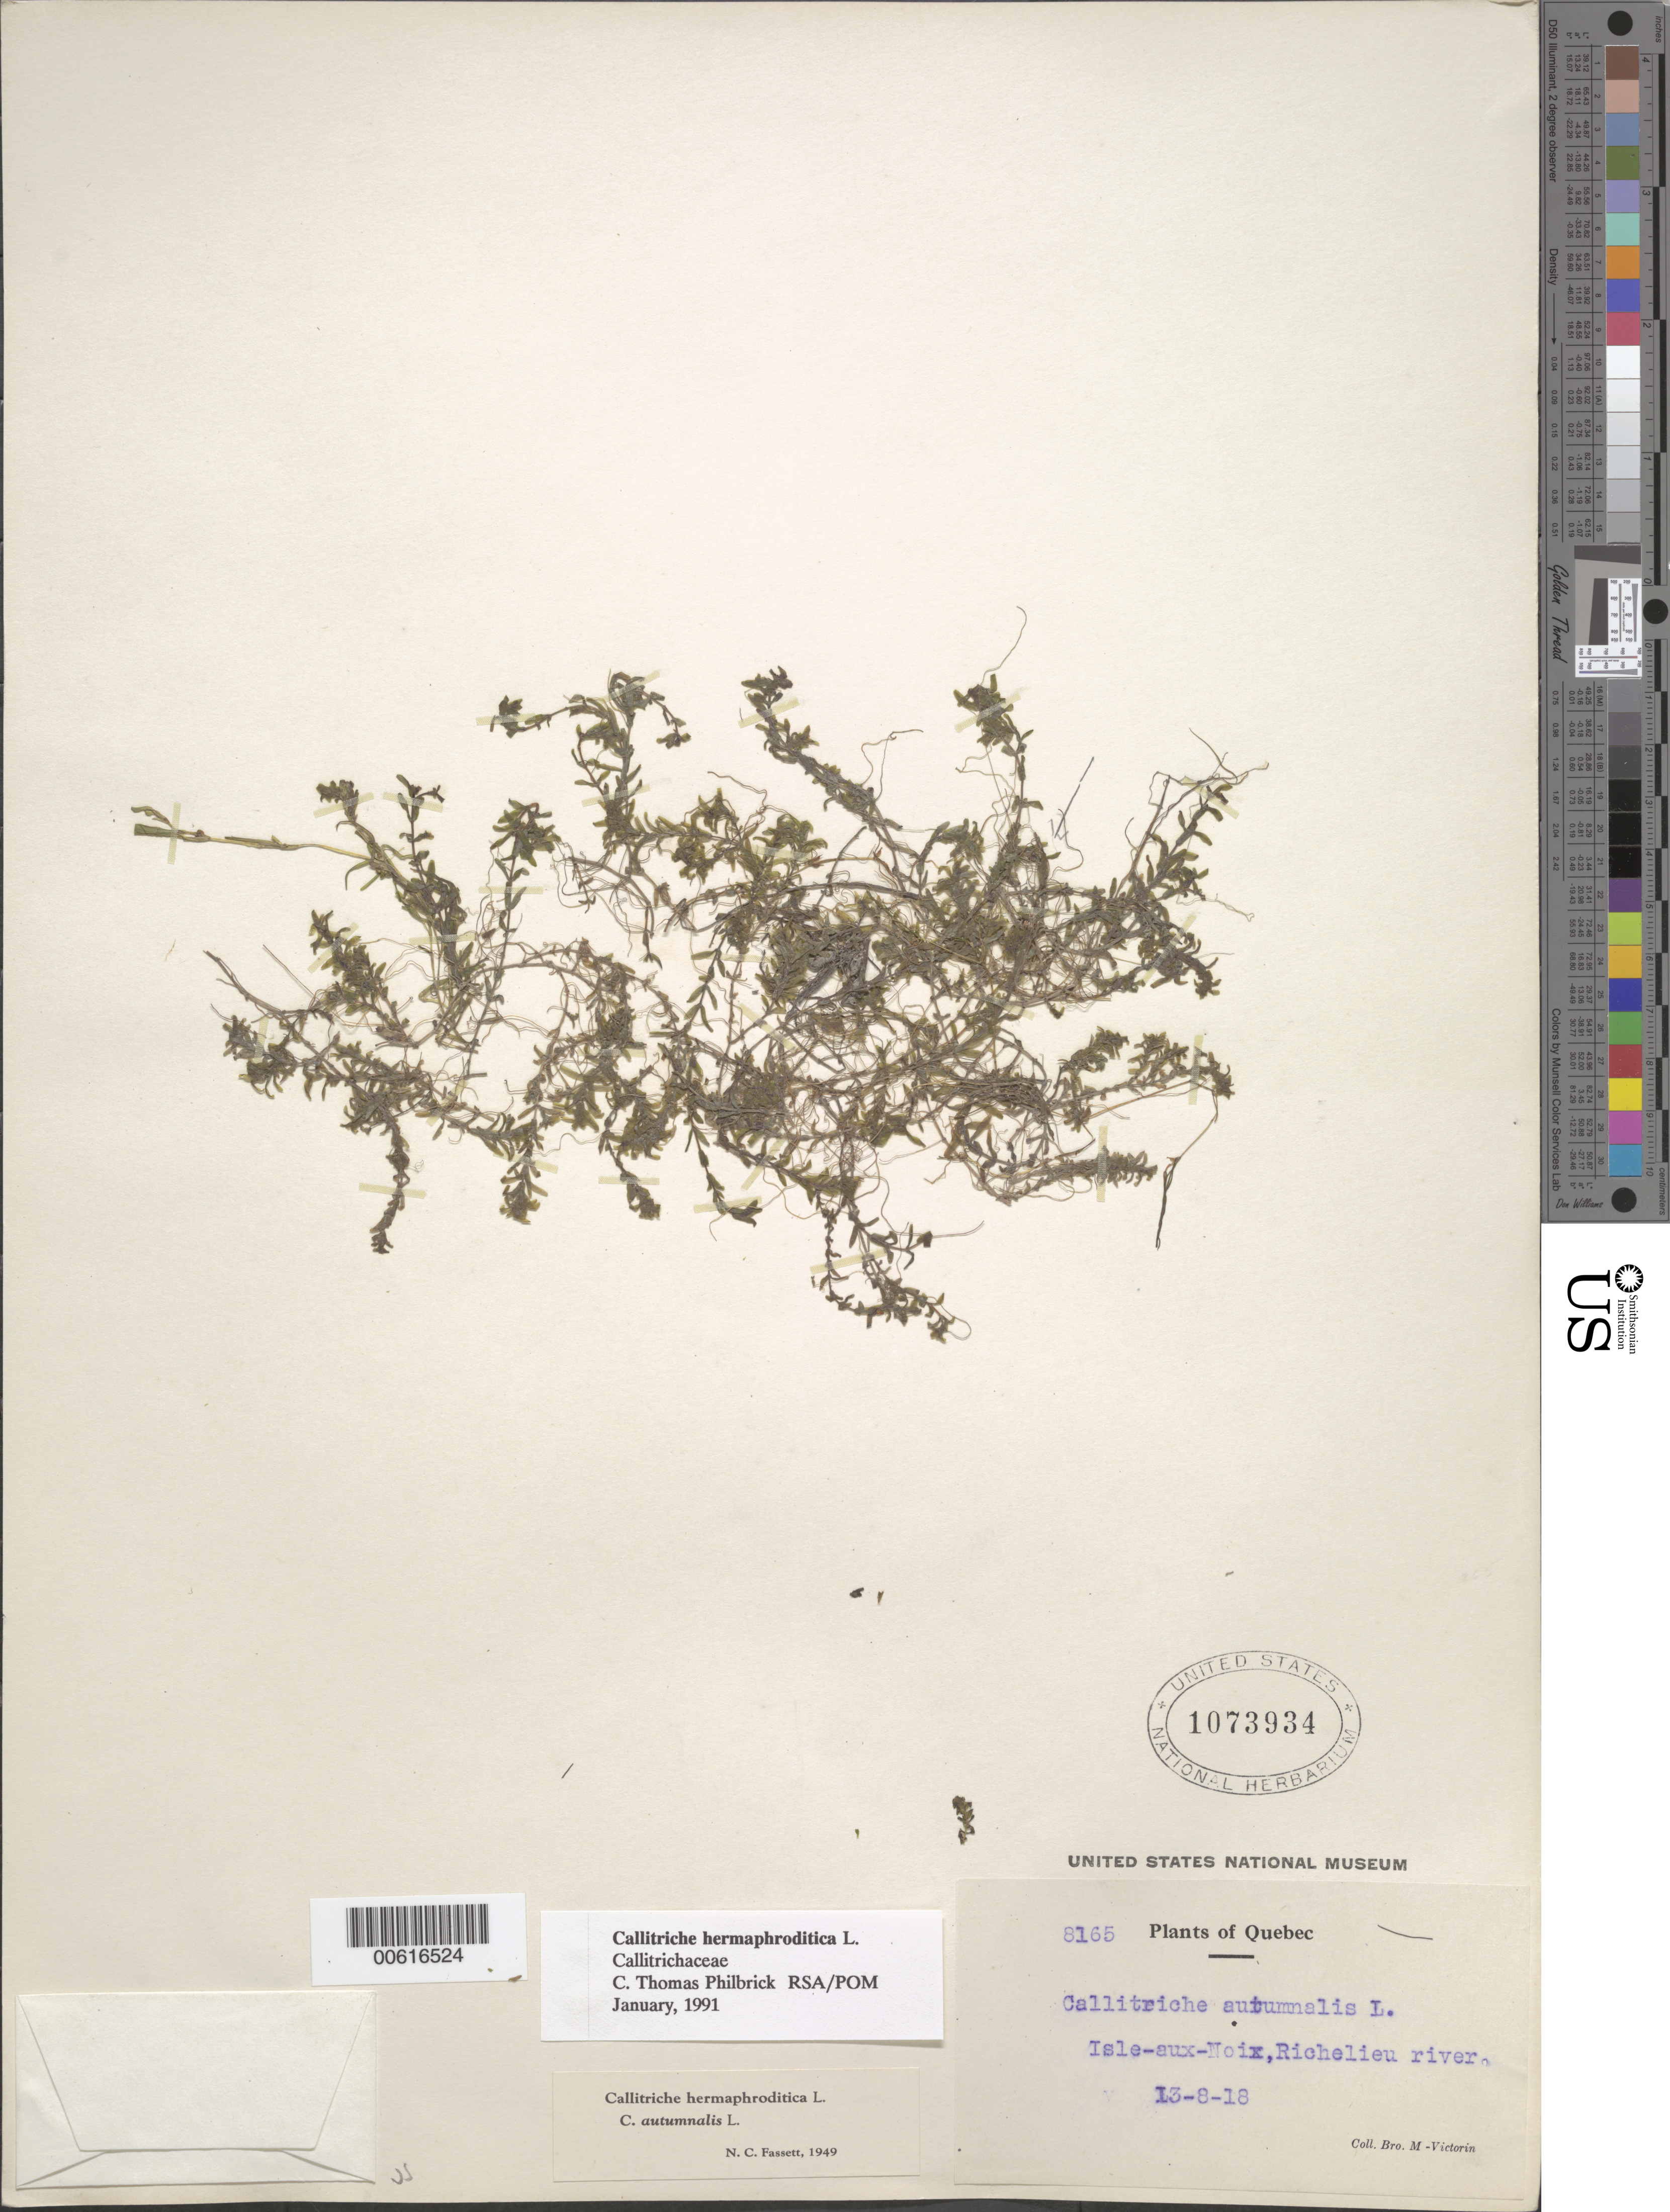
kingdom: Plantae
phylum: Tracheophyta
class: Magnoliopsida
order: Lamiales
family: Plantaginaceae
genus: Callitriche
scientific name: Callitriche hermaphroditica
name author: L.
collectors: Fr. Marie-Victorin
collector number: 8165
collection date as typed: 13 Aug 1918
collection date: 1918-08-13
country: Canada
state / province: Quebec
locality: Isle-aux-Noix, Richelieu River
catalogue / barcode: US 1073934